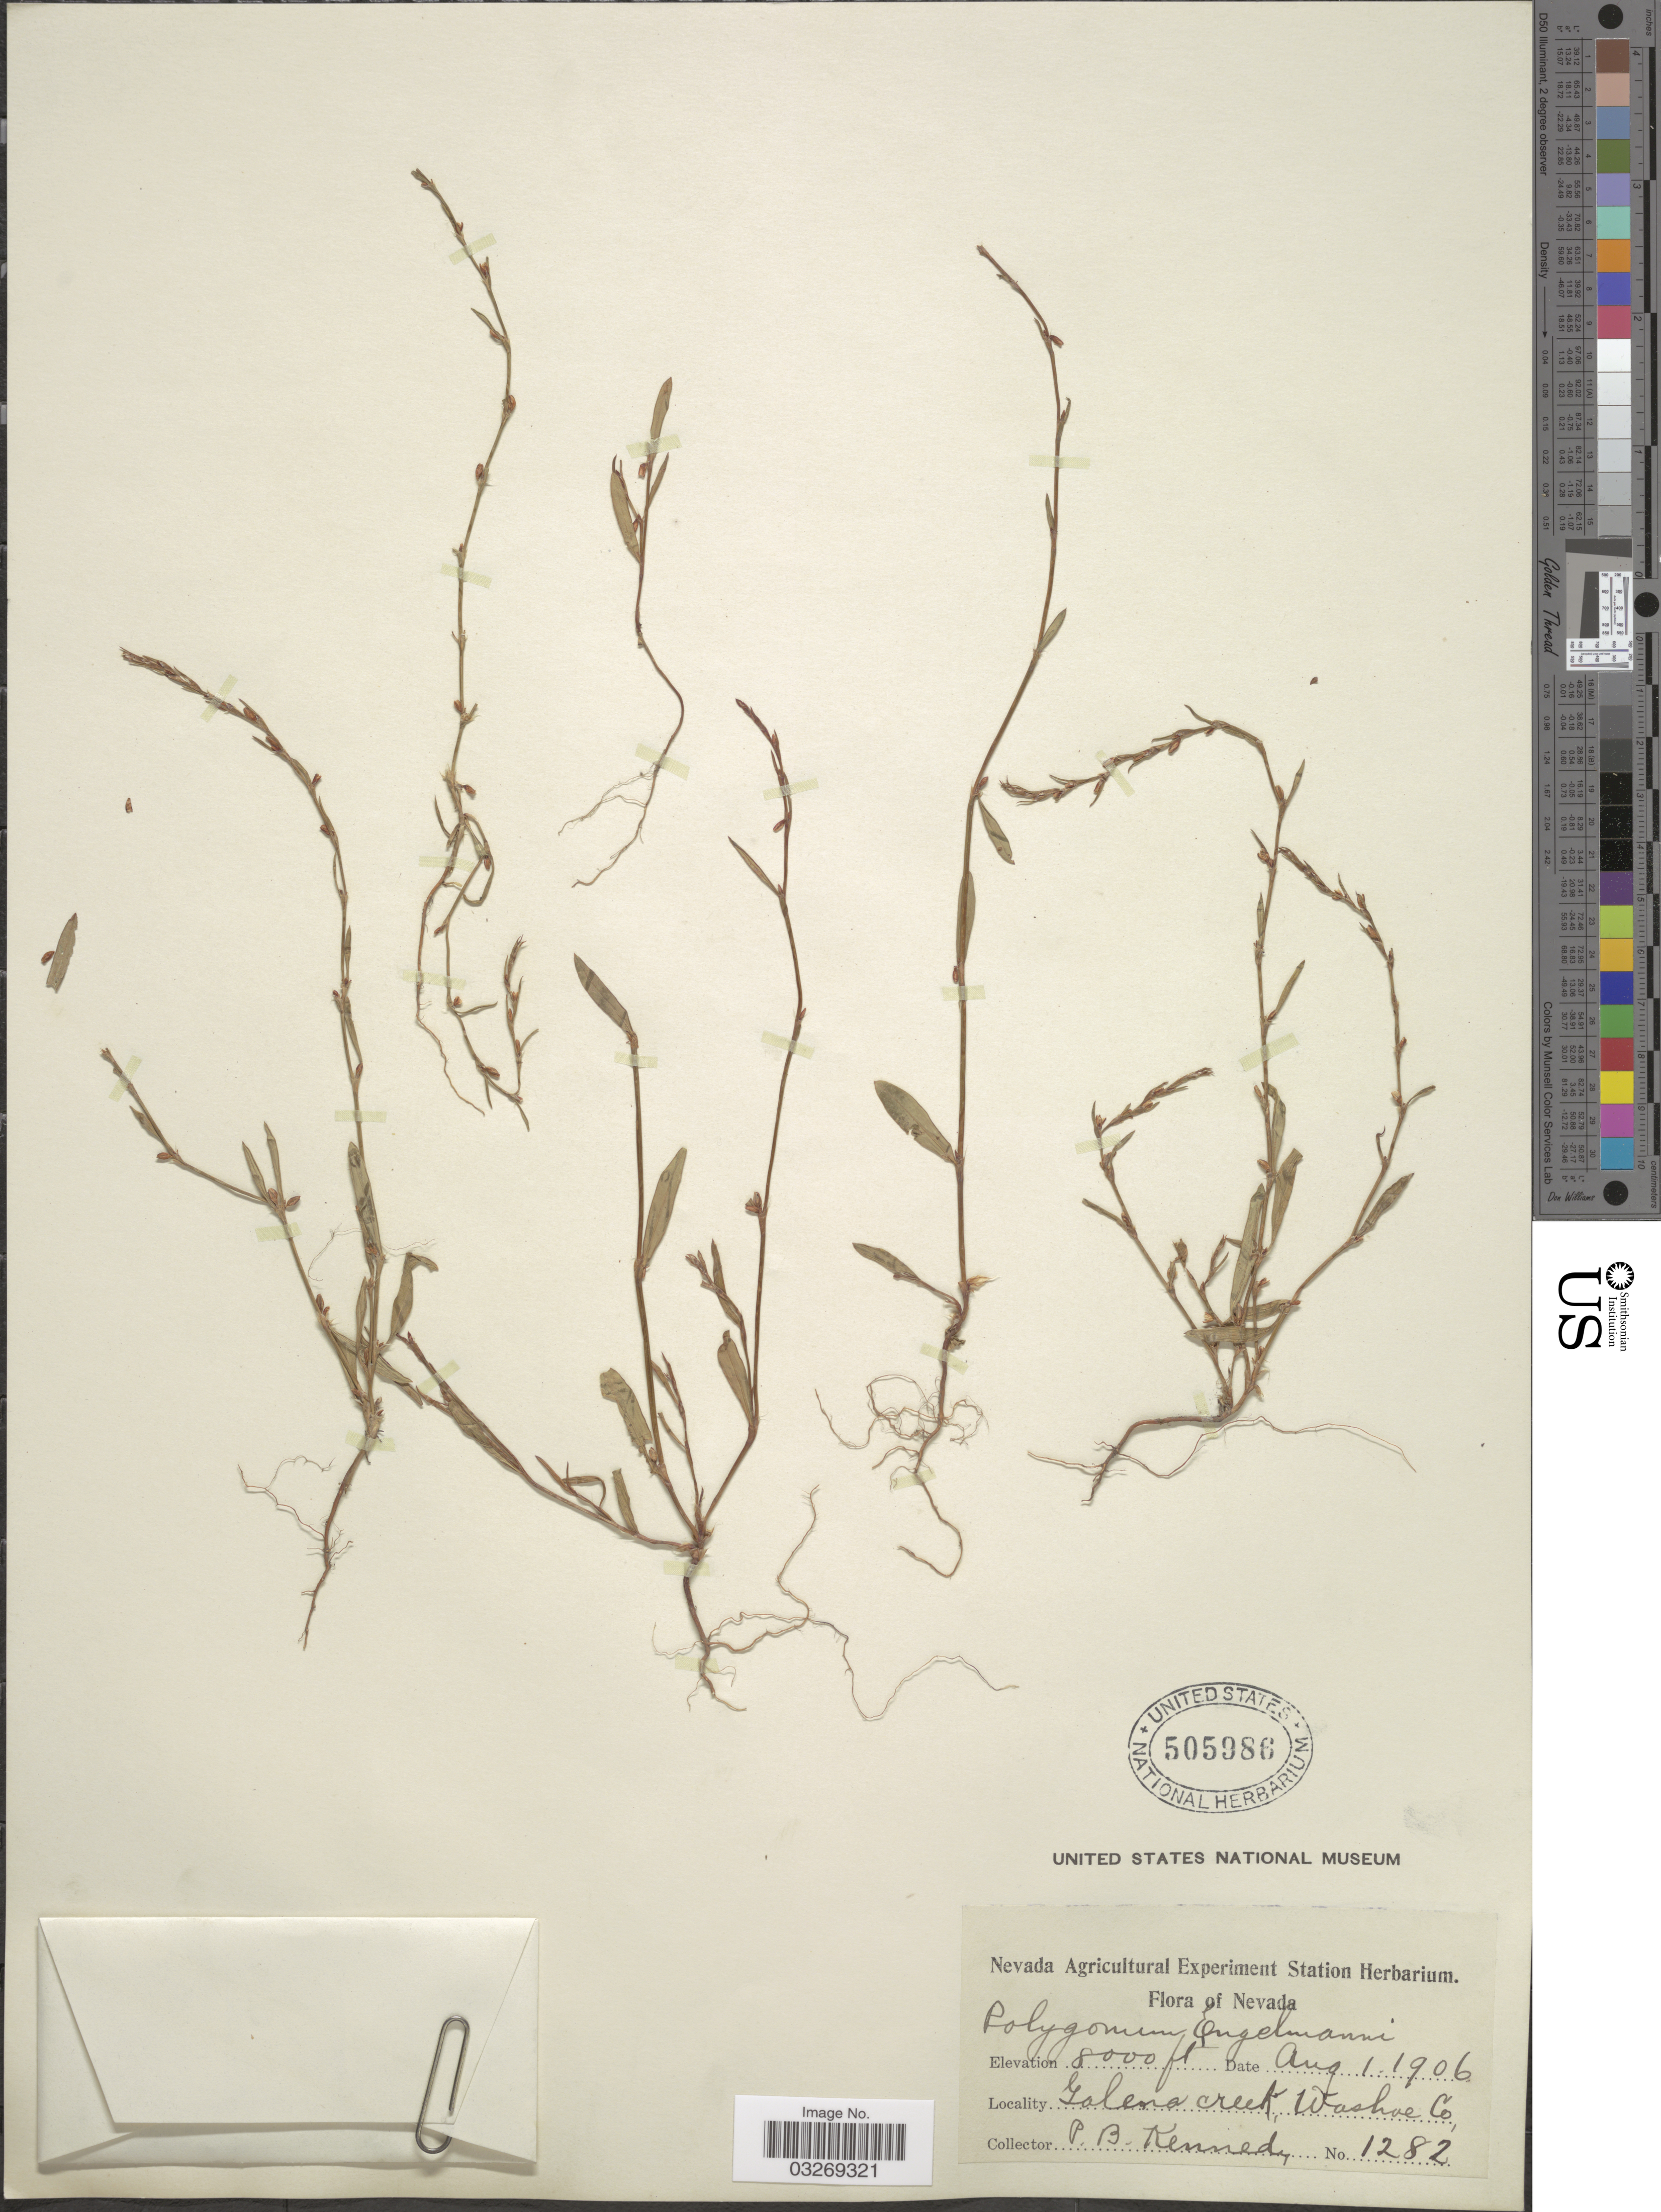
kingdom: Plantae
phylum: Tracheophyta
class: Magnoliopsida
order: Caryophyllales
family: Polygonaceae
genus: Polygonum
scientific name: Polygonum douglasii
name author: Greene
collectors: P. B. Kennedy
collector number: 1282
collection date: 1906-08-01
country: United States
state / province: Nevada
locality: Galena Creek, Washoe Co.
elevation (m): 2438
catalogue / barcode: US 505986